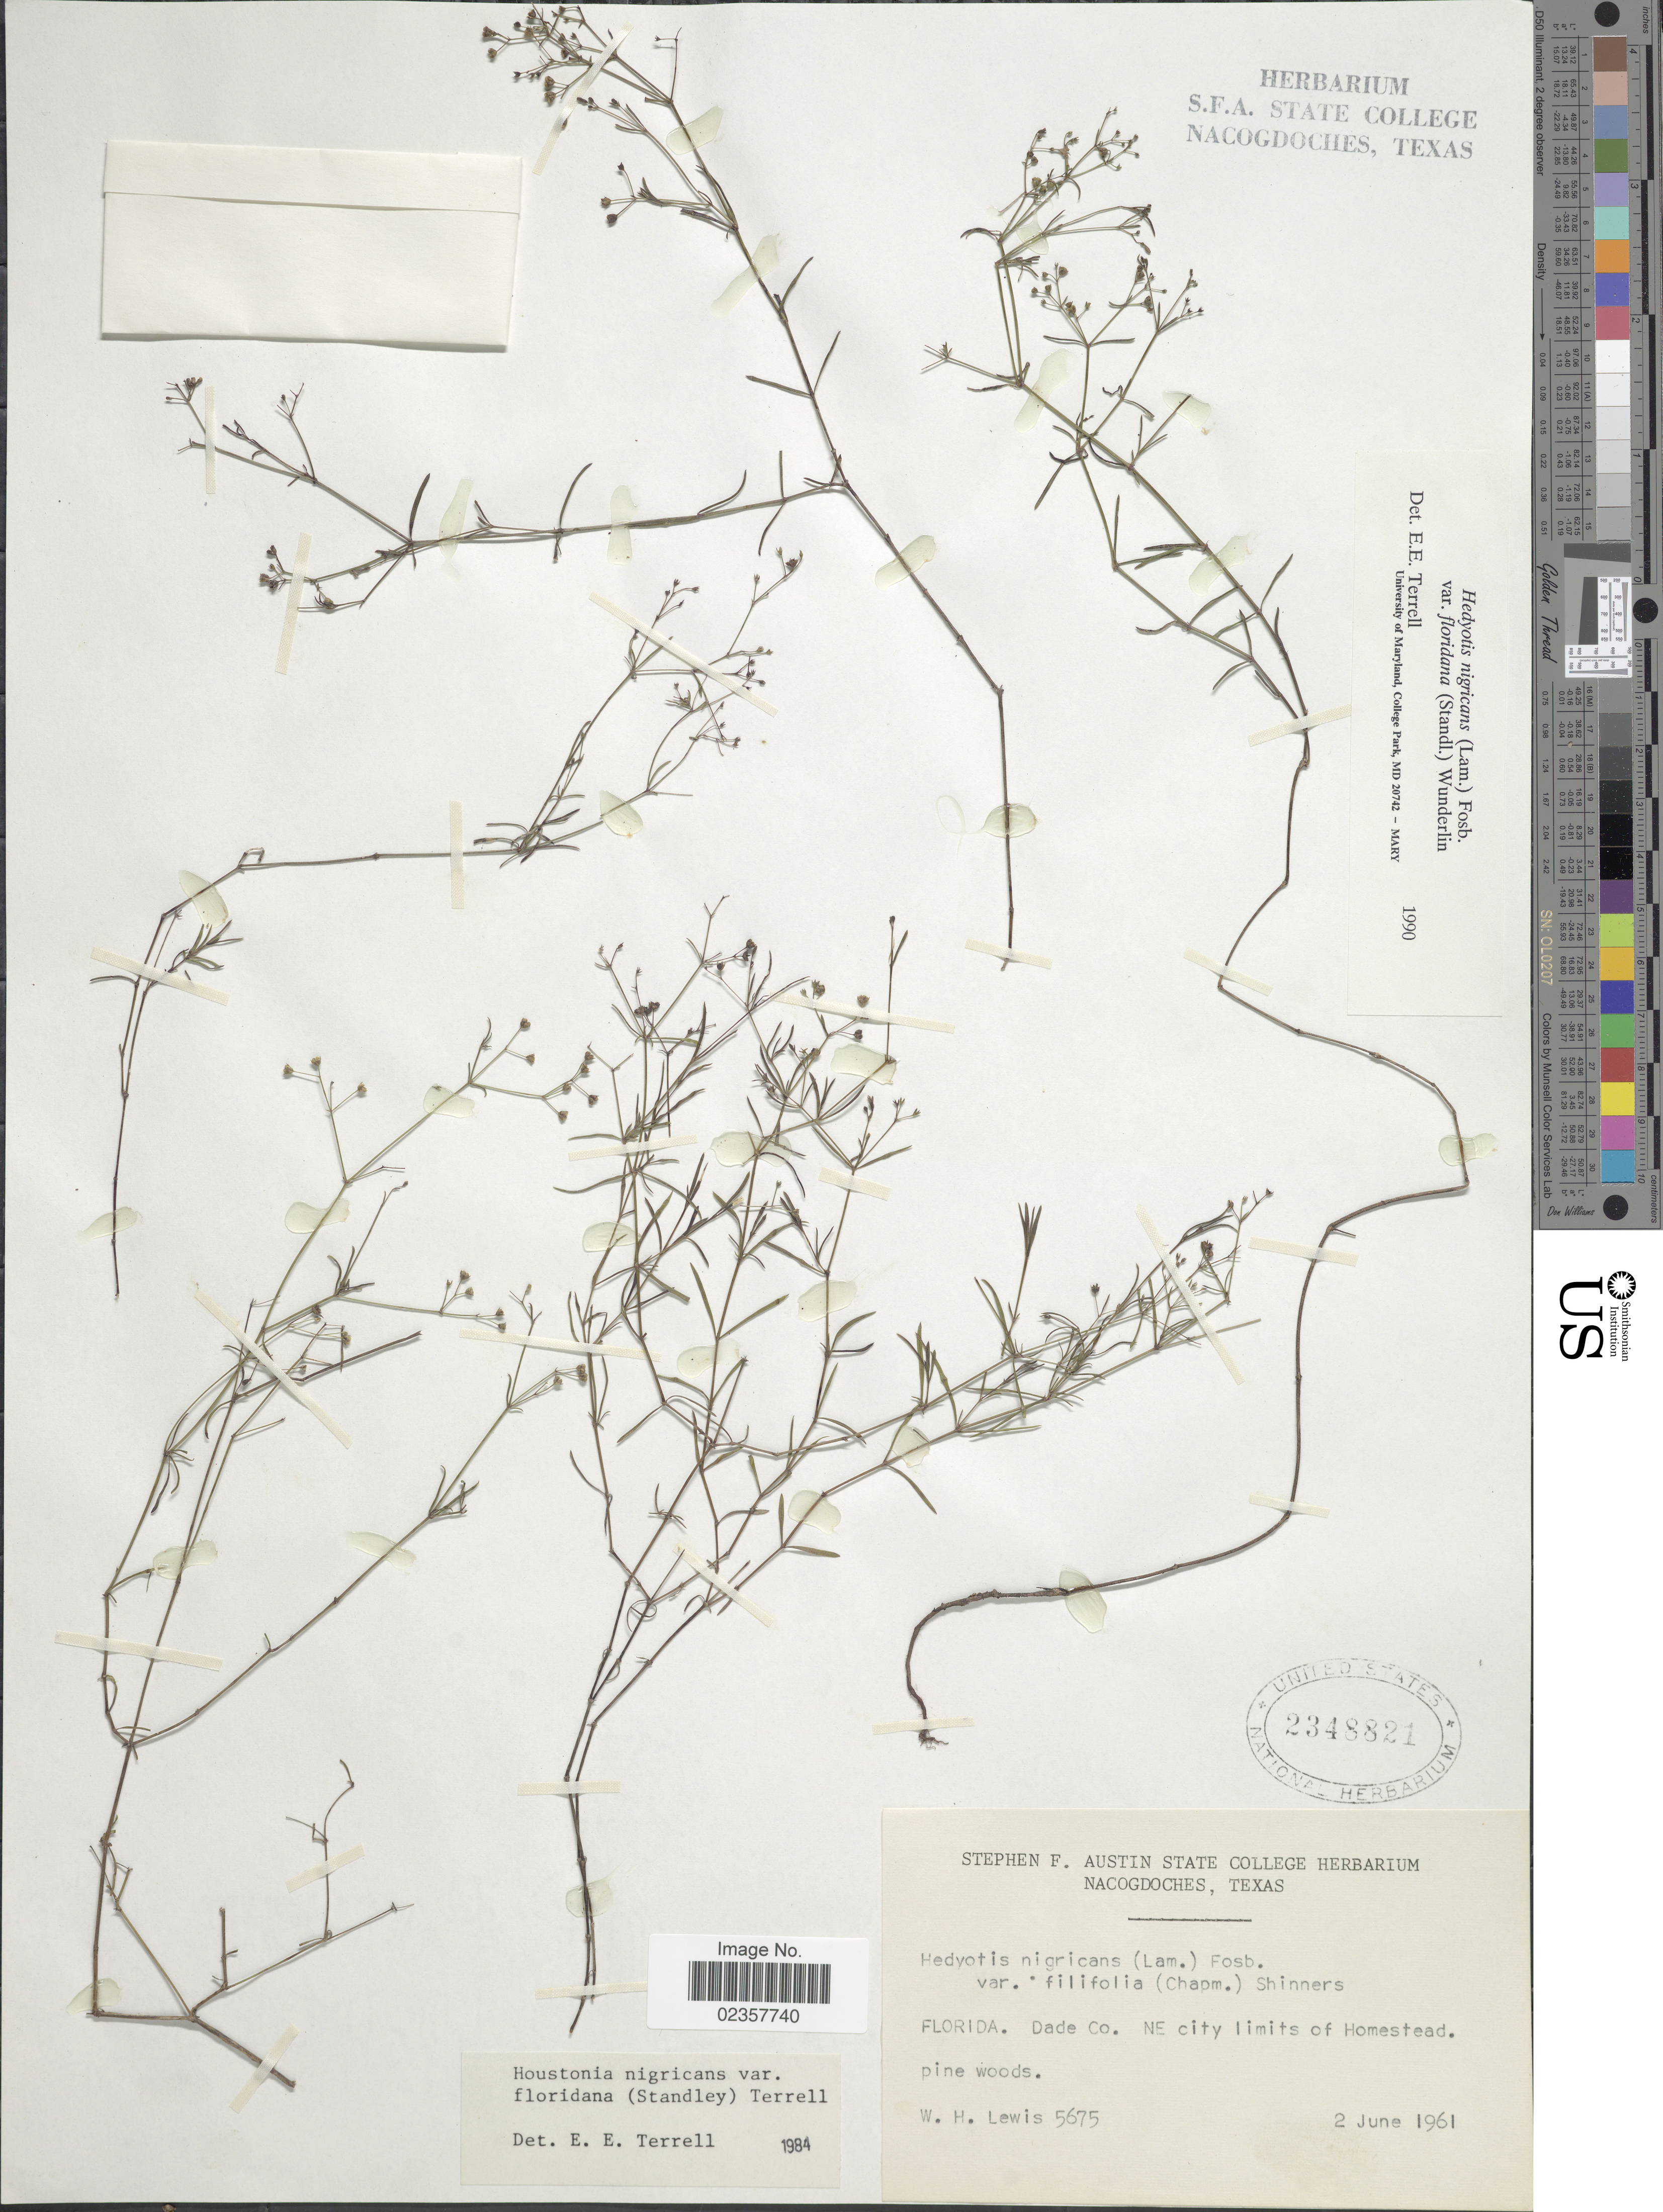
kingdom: Plantae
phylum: Tracheophyta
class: Magnoliopsida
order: Gentianales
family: Rubiaceae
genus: Houstonia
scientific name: Houstonia nigricans var. floridana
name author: (Standl.) Terrell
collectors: W. H. Lewis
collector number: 5675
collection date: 1961-06-02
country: United States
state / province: Texas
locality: Florida. Dade Co. NE city limits of Homestead pine woods.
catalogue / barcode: US 2348821